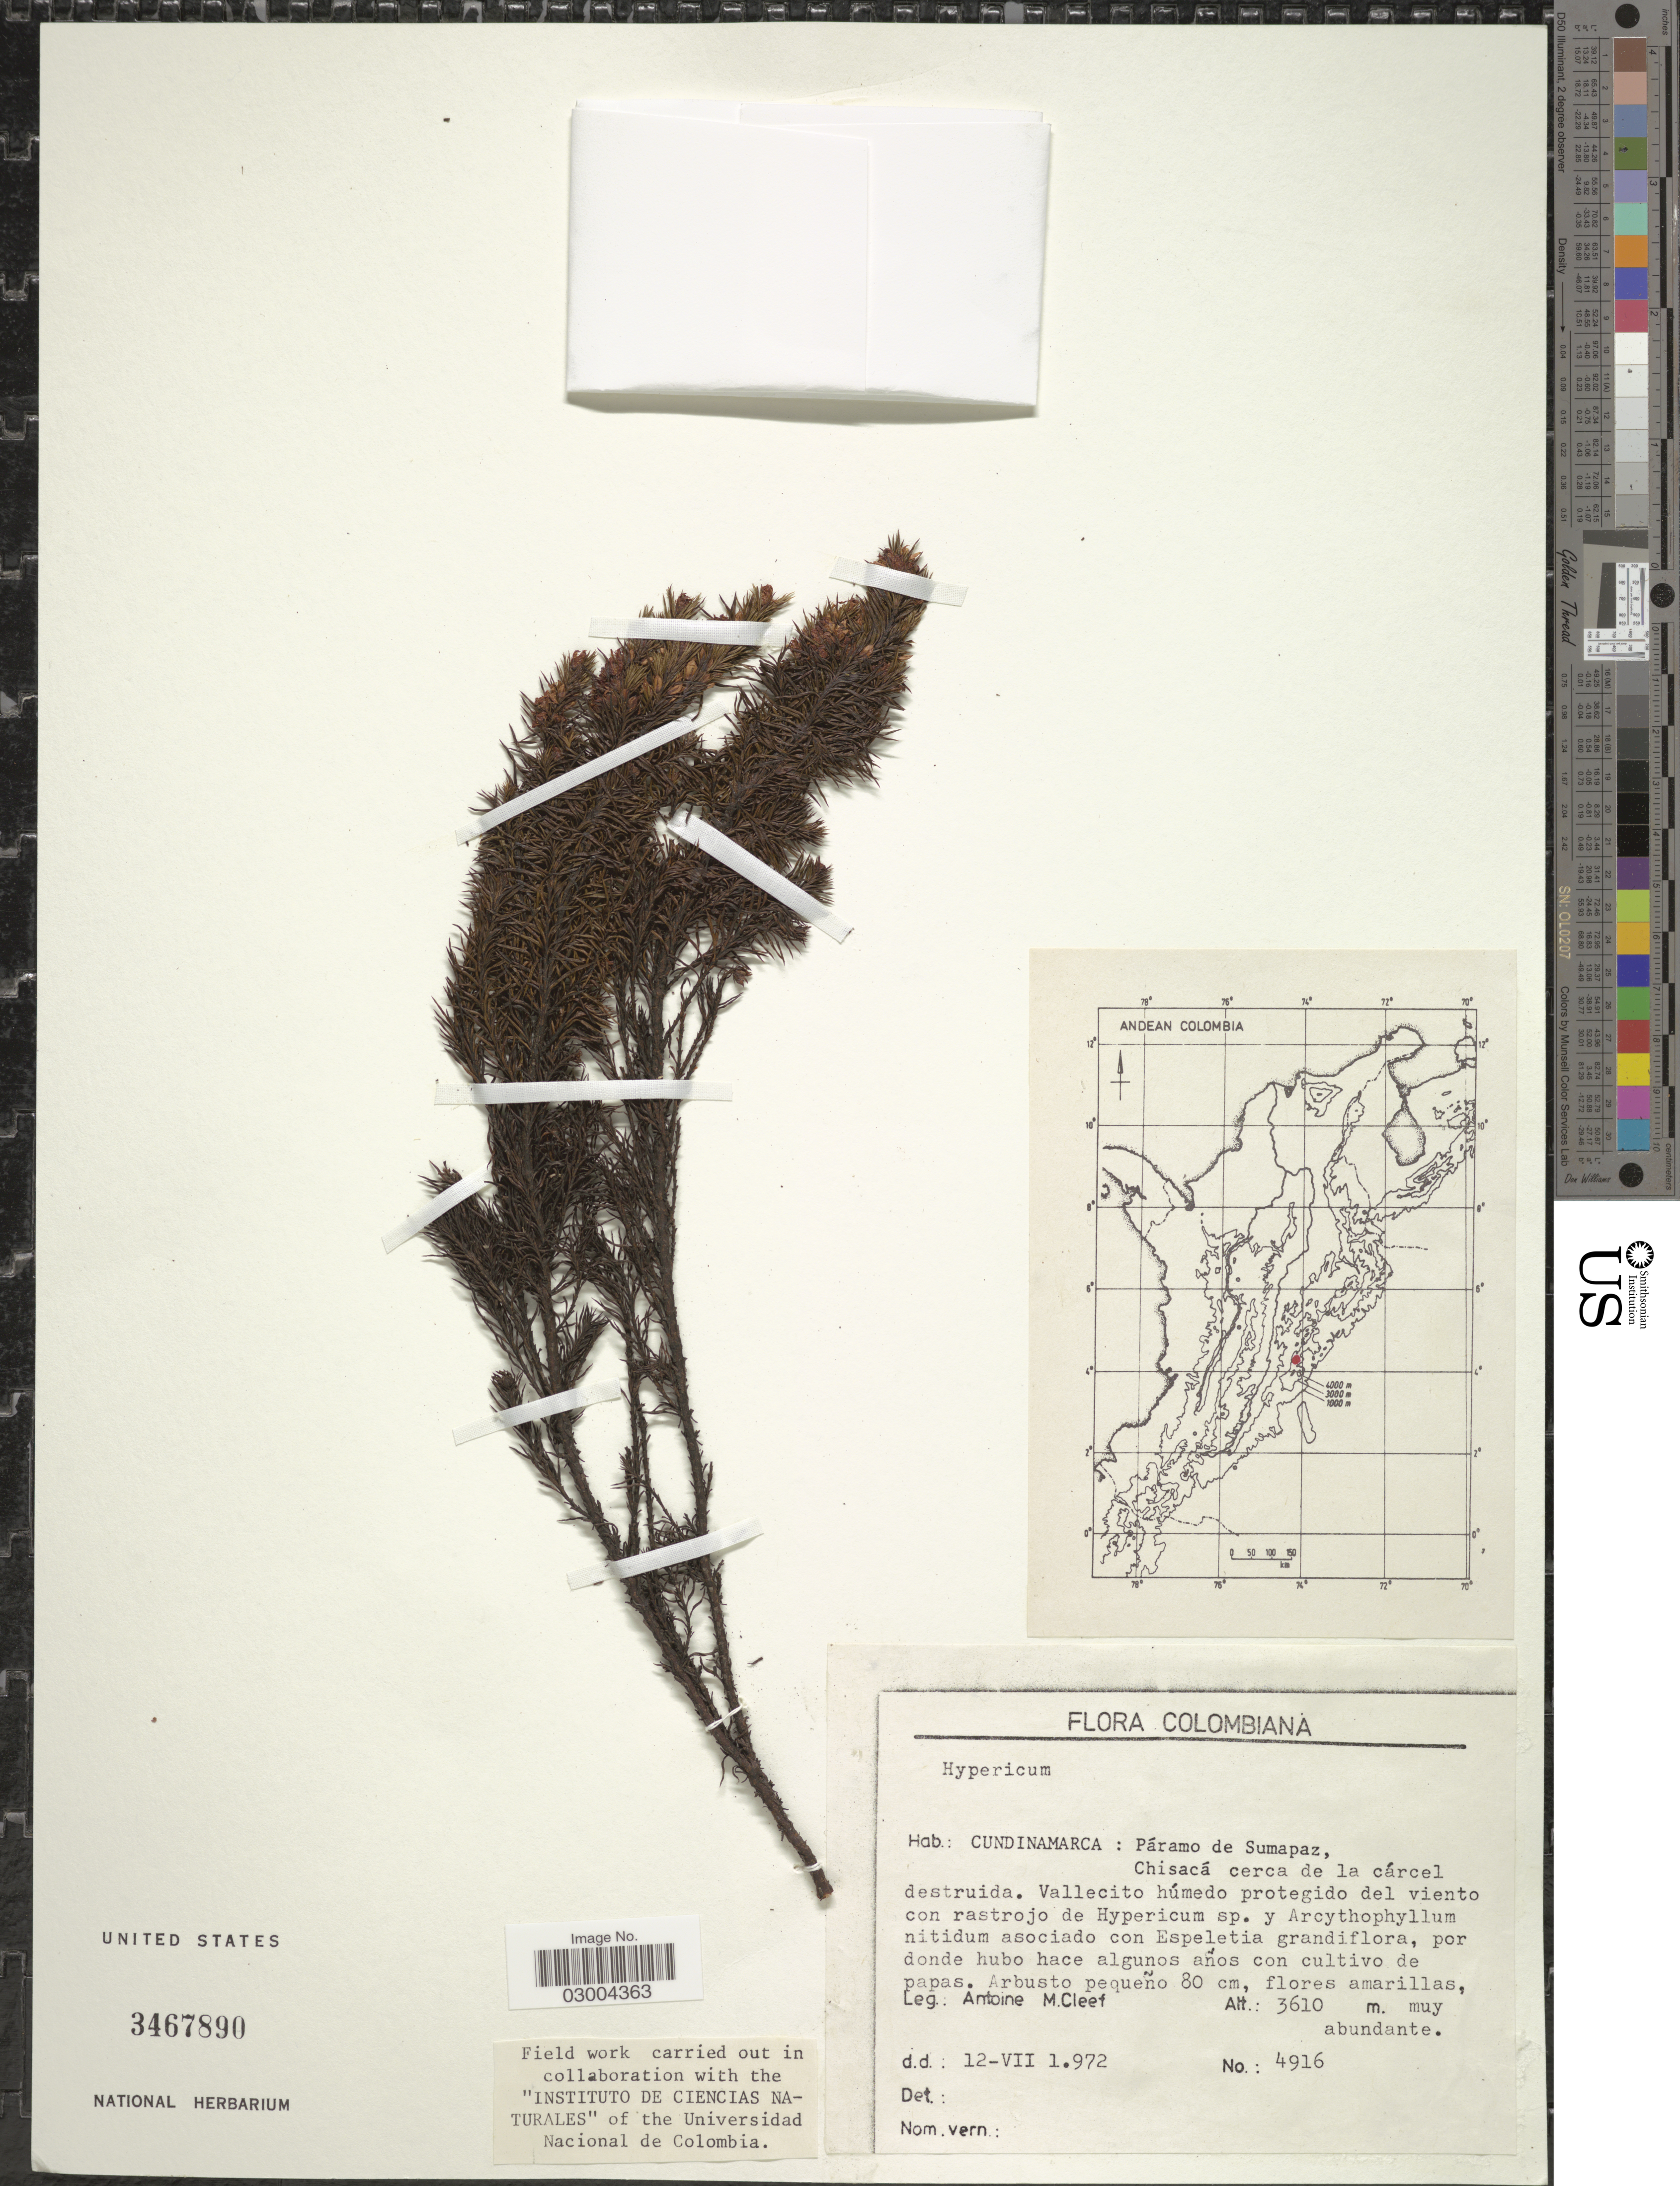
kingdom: Plantae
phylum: Tracheophyta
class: Magnoliopsida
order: Malpighiales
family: Hypericaceae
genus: Hypericum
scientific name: Hypericum sp.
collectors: A. M. Cleef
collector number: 4916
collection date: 1972-07-12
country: Colombia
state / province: Cundinamarca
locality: Páramo de Sumapaz, Chisacá cerca de la cárcel destruida.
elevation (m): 3610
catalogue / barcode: US 3467890